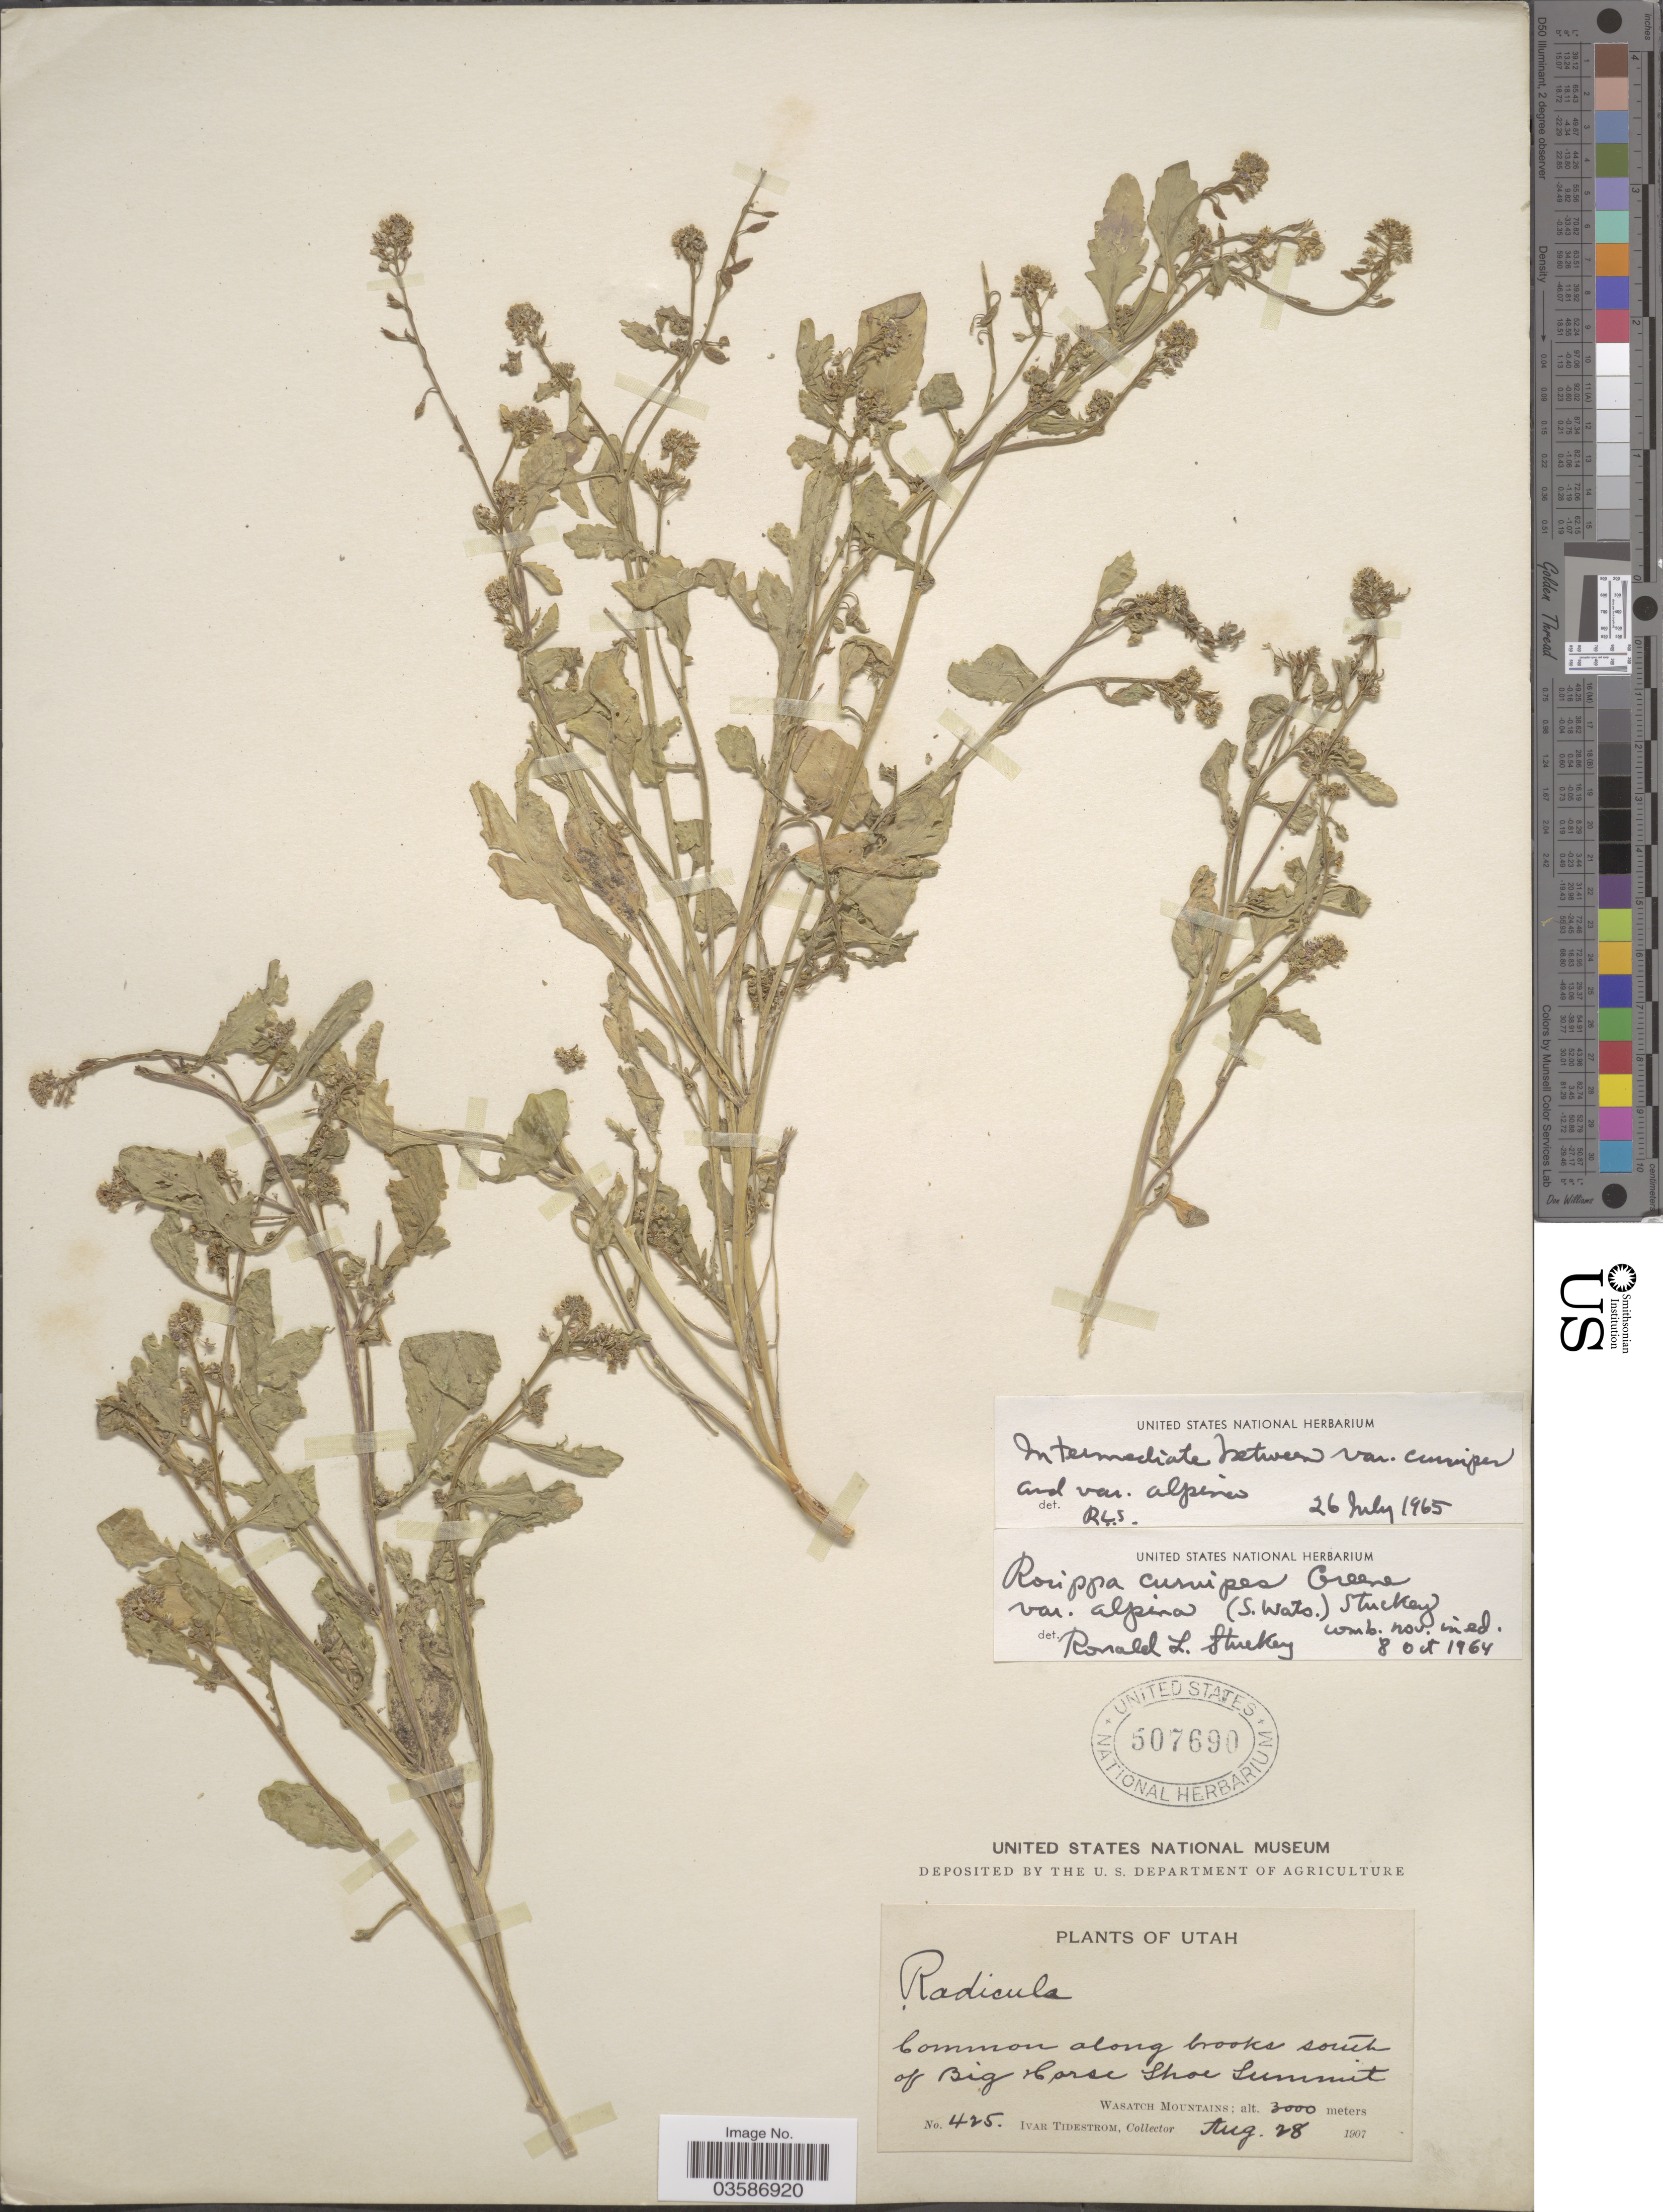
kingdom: Plantae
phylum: Tracheophyta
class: Magnoliopsida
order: Brassicales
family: Brassicaceae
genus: Rorippa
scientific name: Rorippa curvipes var. alpina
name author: (S. Watson) Stuckey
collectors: I. F. Tidestrom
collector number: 425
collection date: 1907-08-28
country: United States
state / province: Utah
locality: Common along brooks south of Big Horse Shoe Summit. Wasatch Mountains.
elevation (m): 3000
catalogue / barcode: US 507690